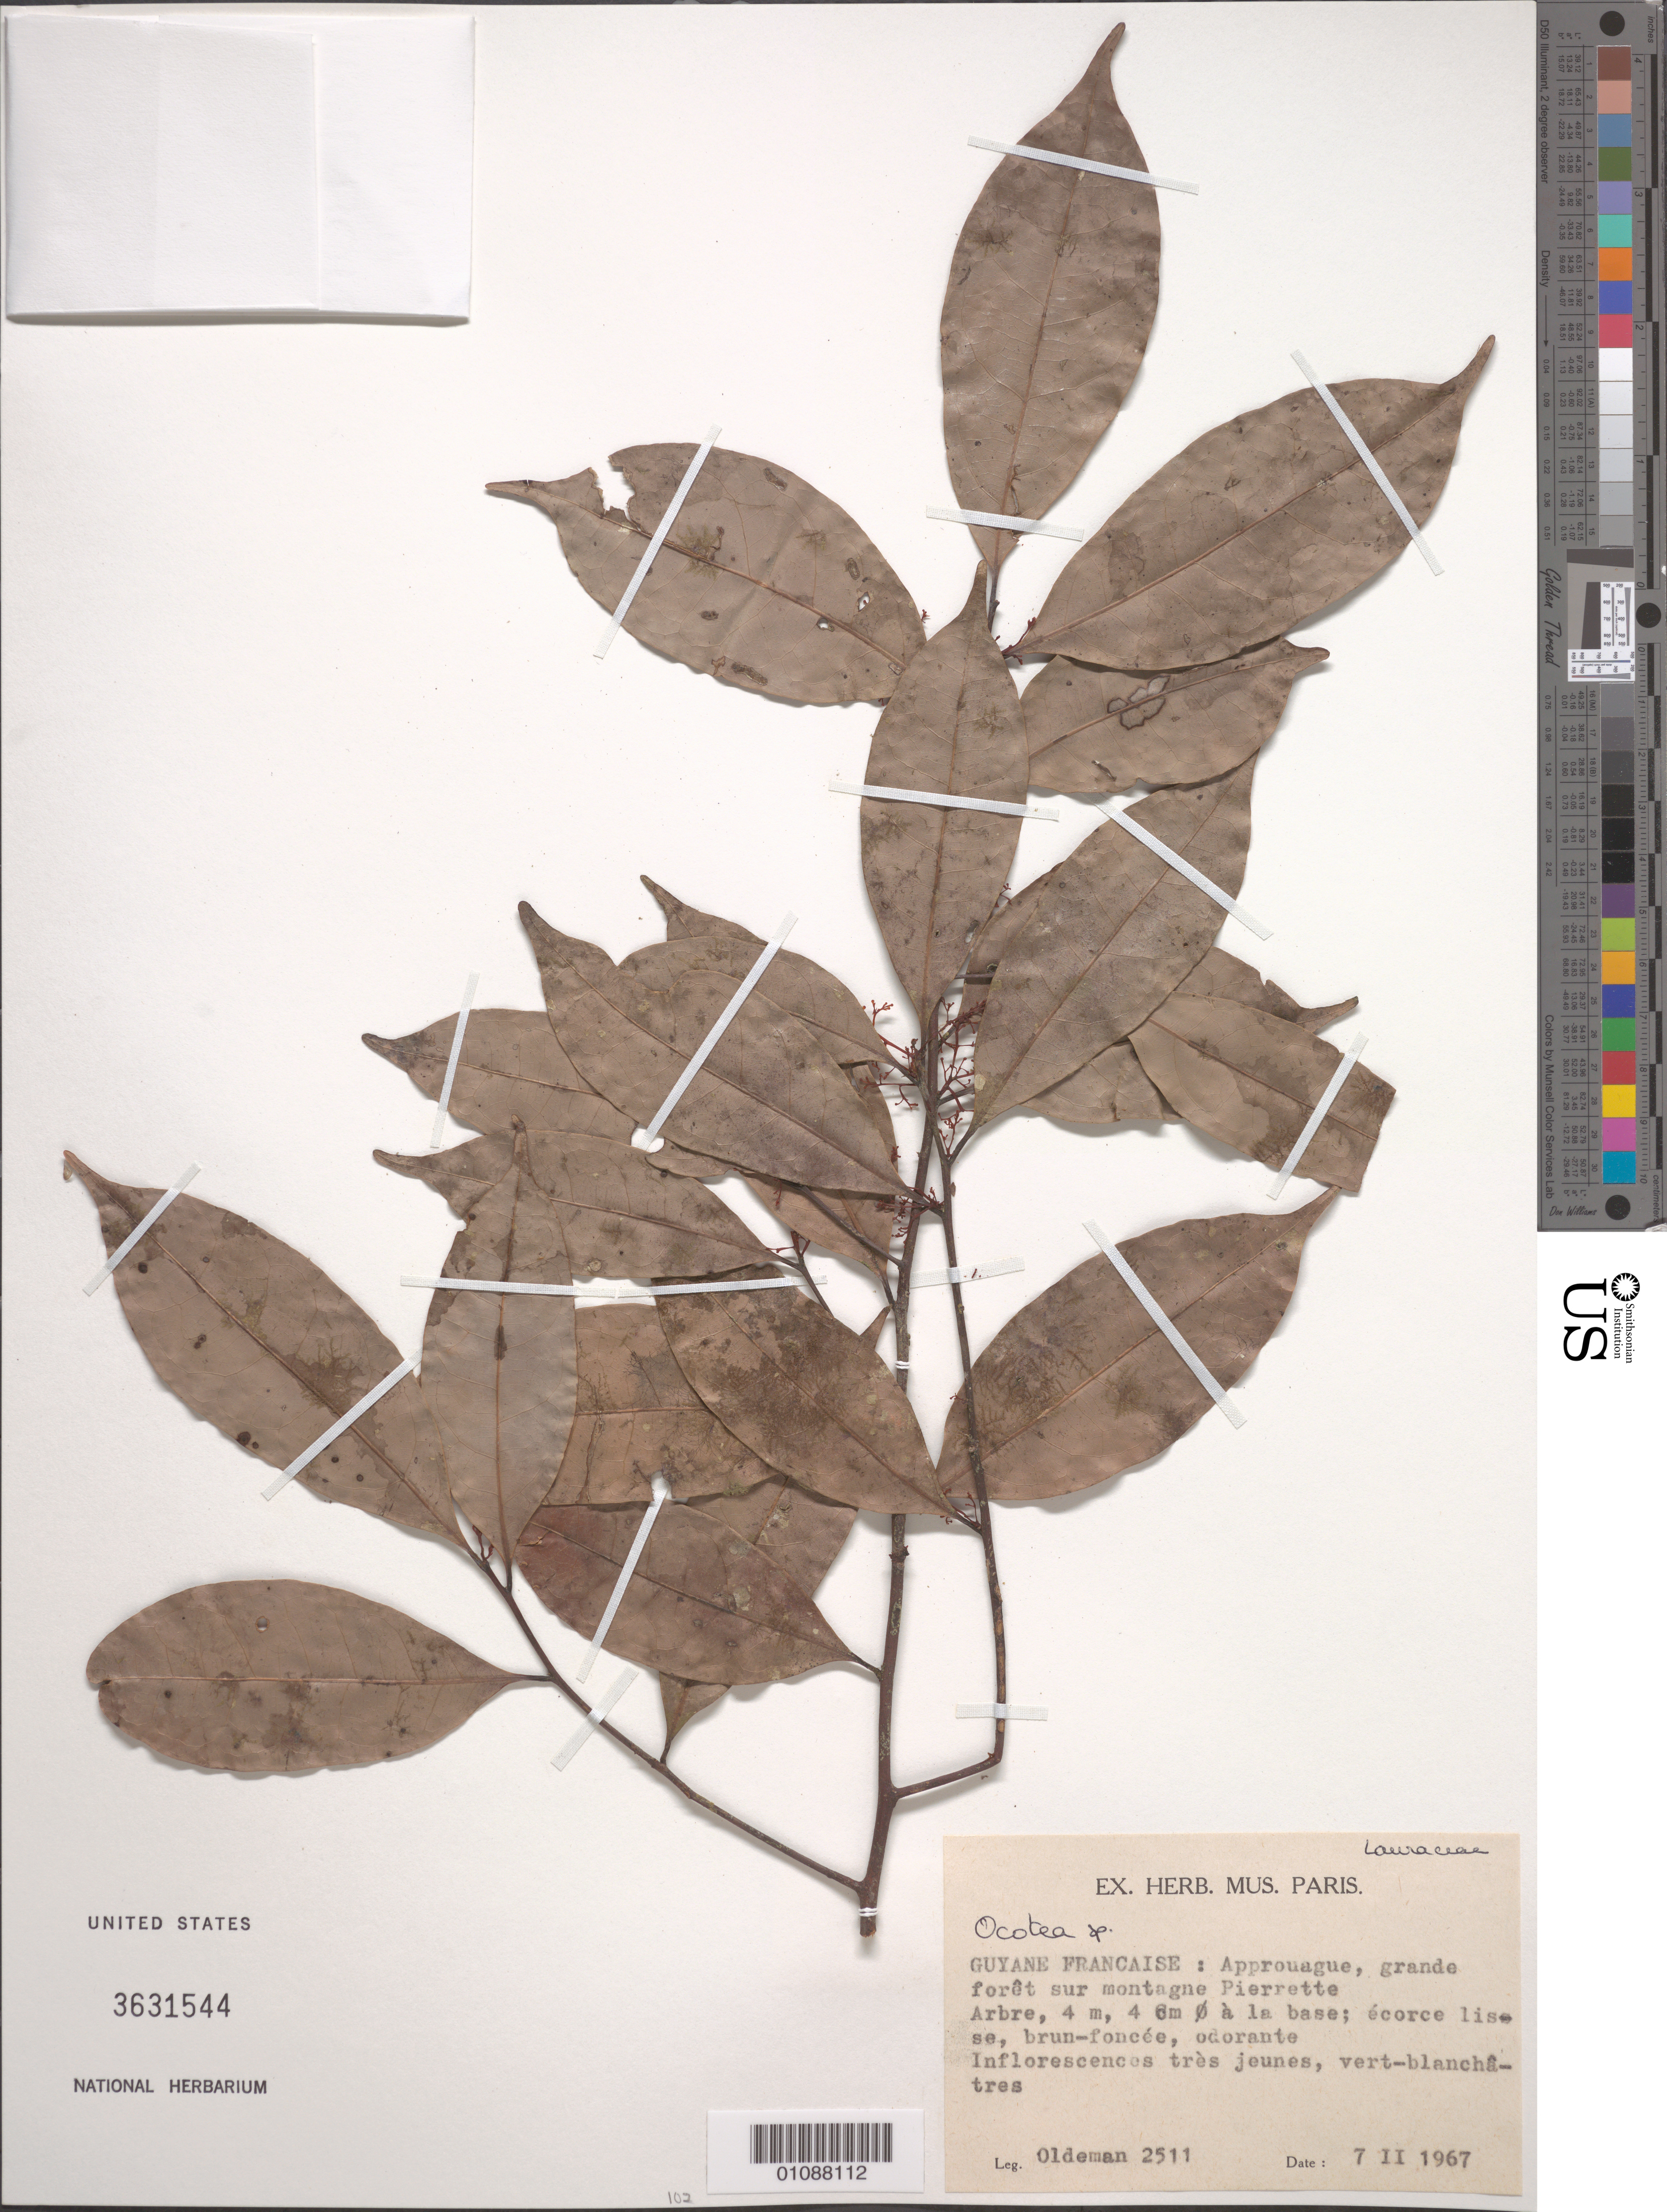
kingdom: Plantae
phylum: Tracheophyta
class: Magnoliopsida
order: Laurales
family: Lauraceae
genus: Ocotea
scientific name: Ocotea sp.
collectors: R. Oldeman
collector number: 2511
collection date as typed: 7-Feb-67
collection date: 1967-02-07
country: French Guiana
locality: Approuague, sur montagne Pierrette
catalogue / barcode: US 3631544